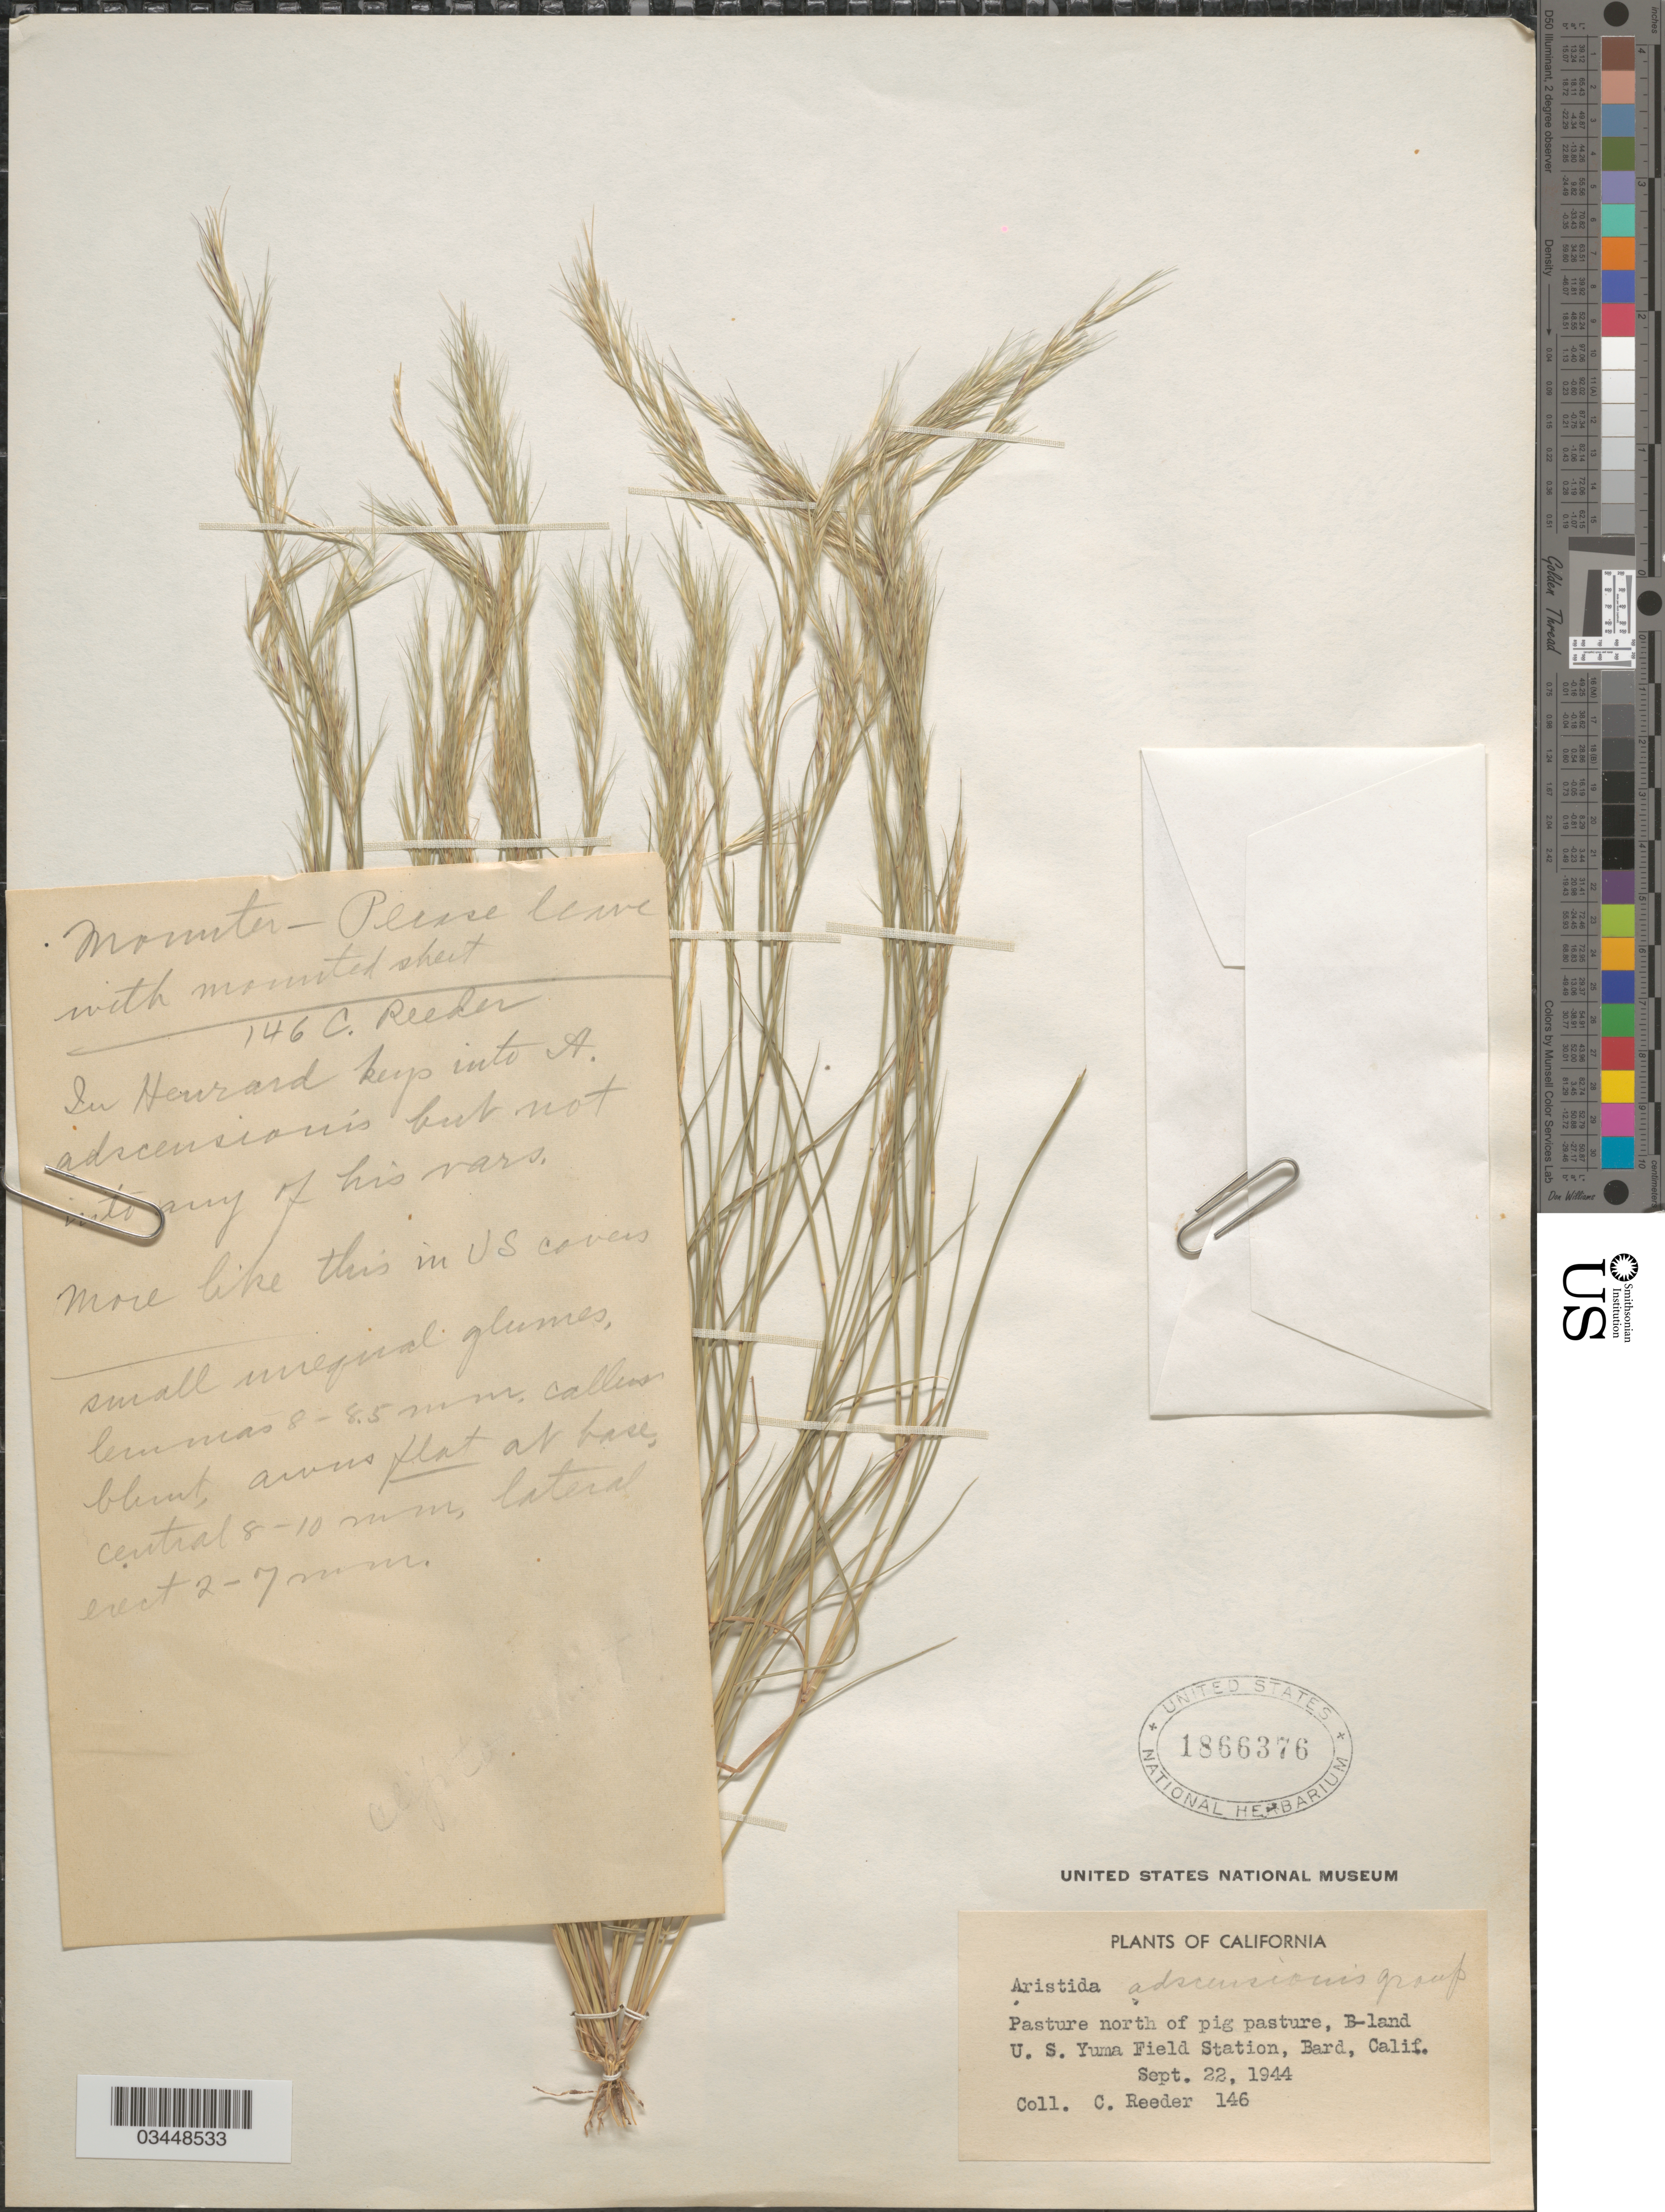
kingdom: Plantae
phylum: Tracheophyta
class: Liliopsida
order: Poales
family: Poaceae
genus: Aristida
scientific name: Aristida adscensionis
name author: L.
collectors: C. Reeder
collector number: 146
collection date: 1944-09-22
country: United States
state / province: California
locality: Pasture north of pig pasture, B-land U.S. Yuma Field Station, Bard.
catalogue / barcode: US 1866376